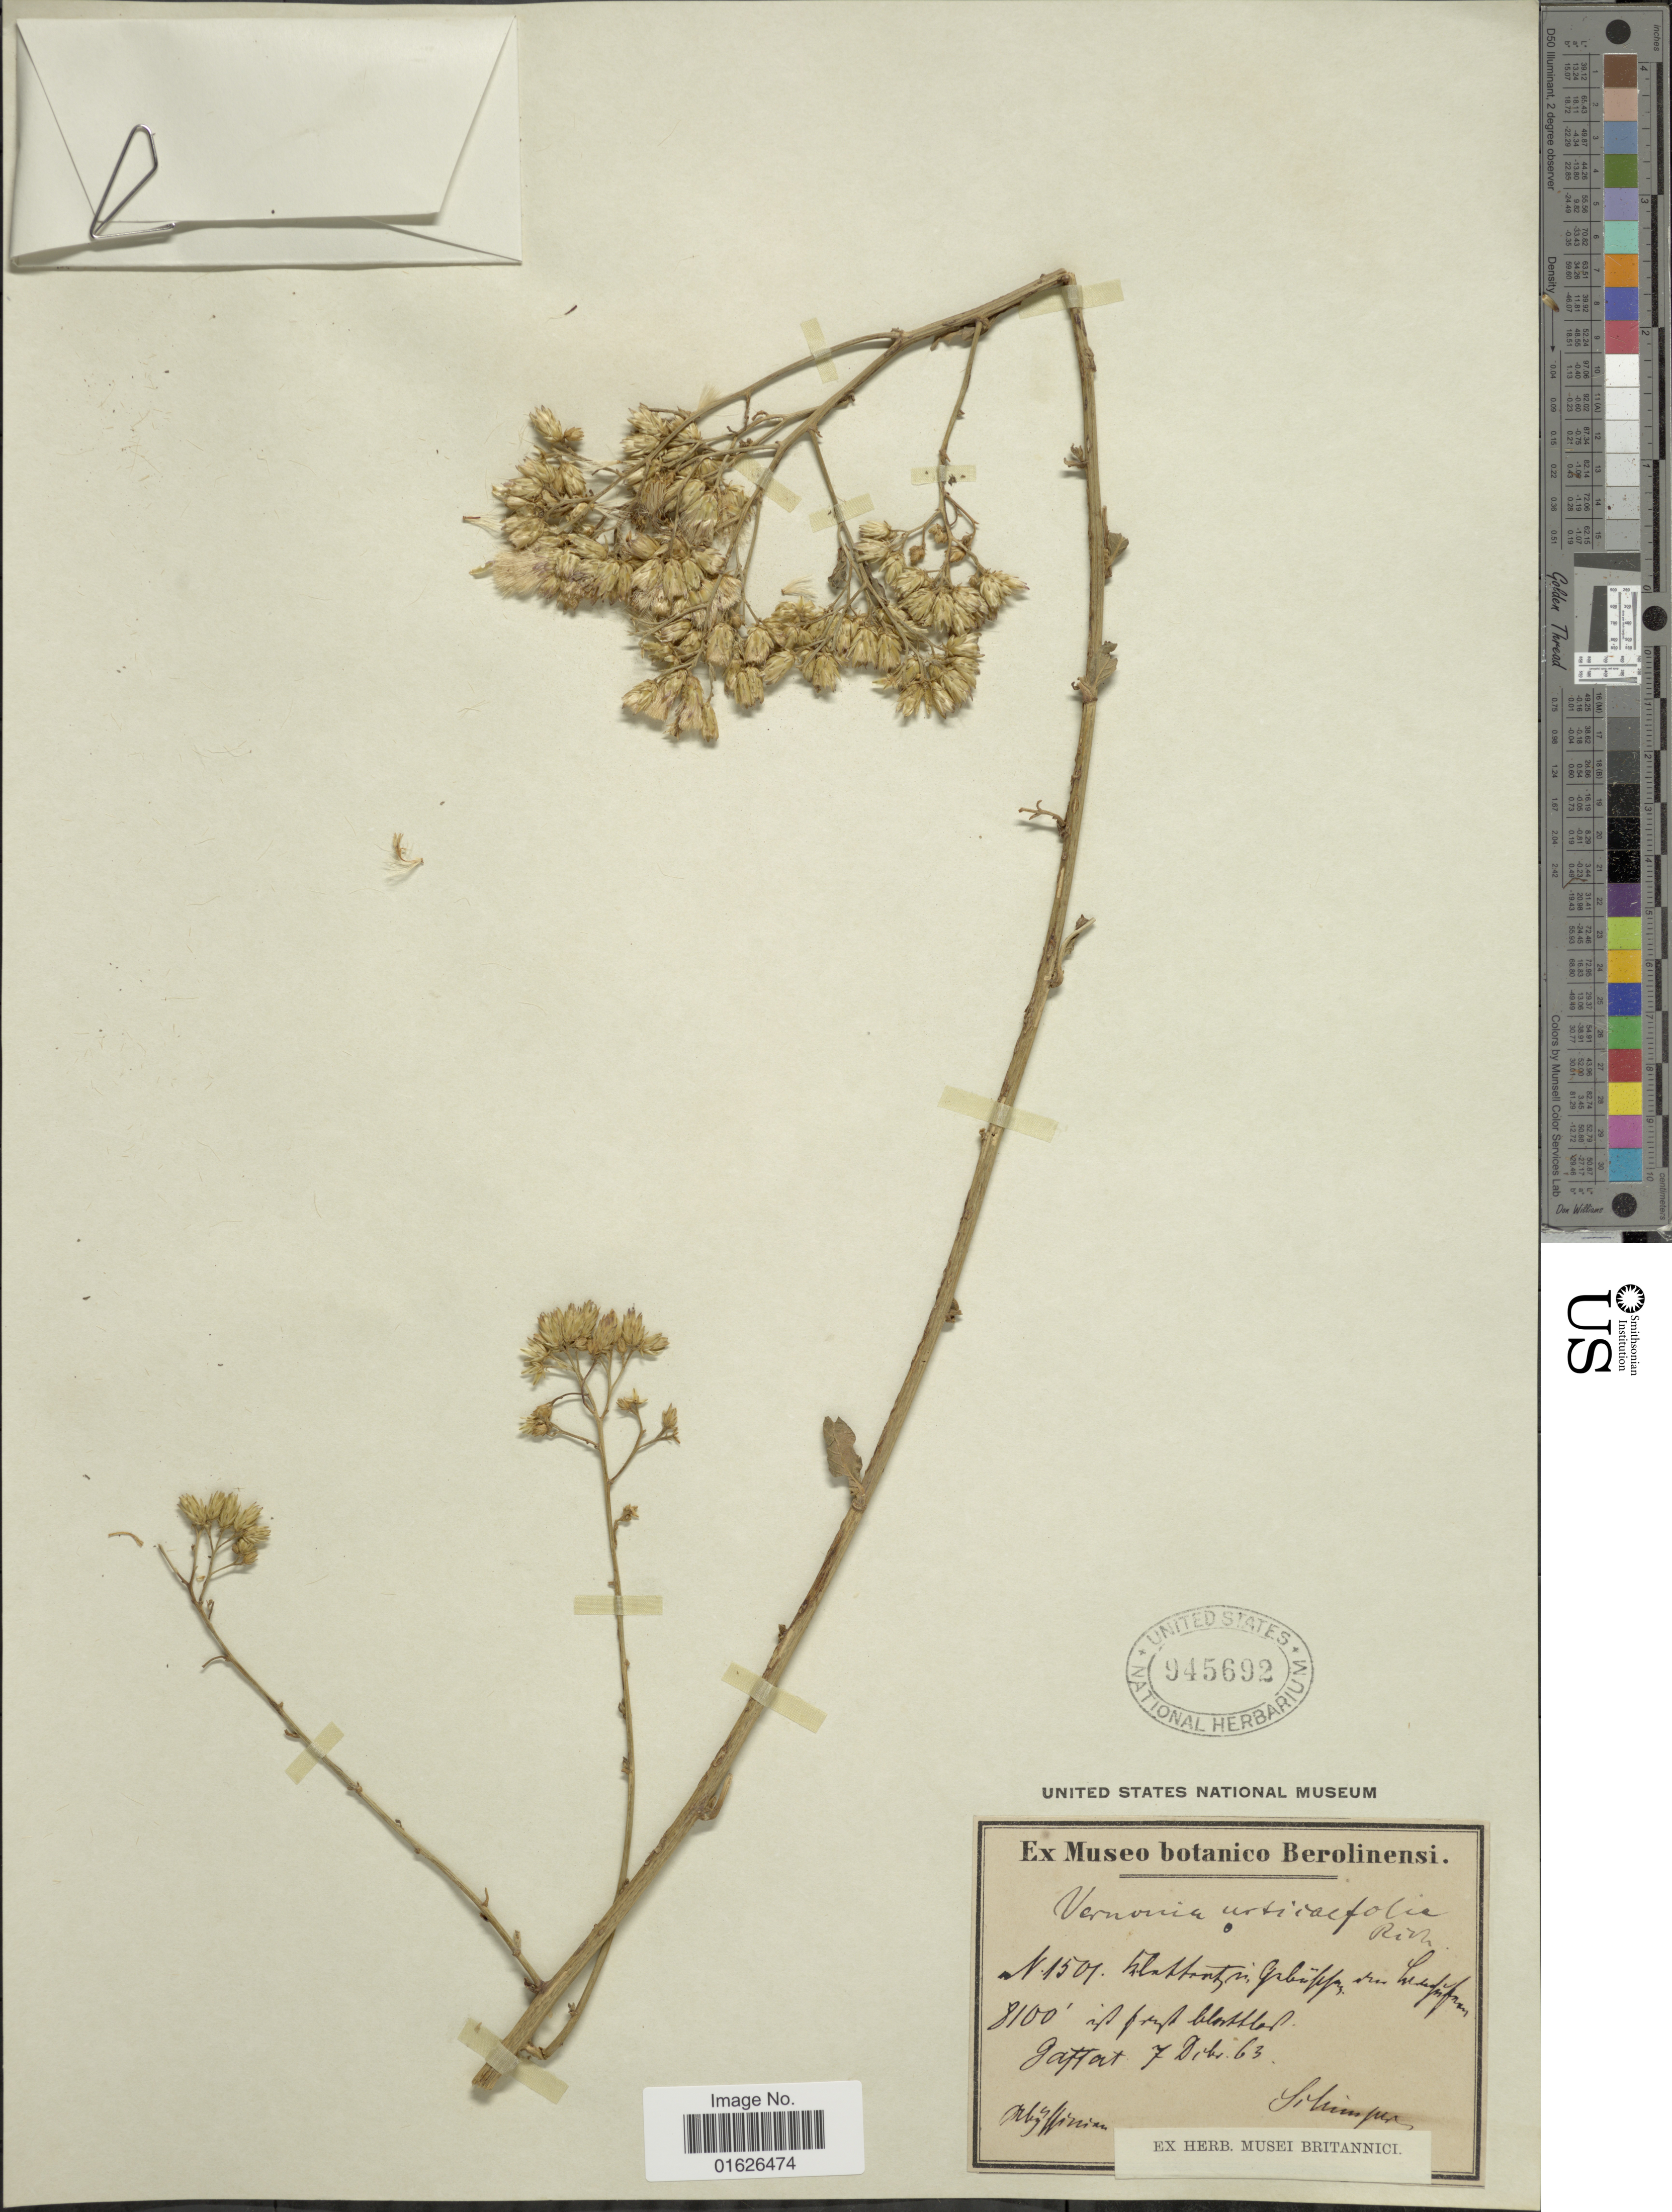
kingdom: Plantae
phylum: Tracheophyta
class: Magnoliopsida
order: Asterales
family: Asteraceae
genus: Gymnanthemum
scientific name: Gymnanthemum urticifolium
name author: (A. Rich.) H. Rob.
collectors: -. Schimper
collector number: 1501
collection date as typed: Transcribed d/m/y: 4/12/63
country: Eritrea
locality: Abyssinia, [illegible text] , id prent Blondhal gaffat.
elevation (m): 2469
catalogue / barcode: US 945692